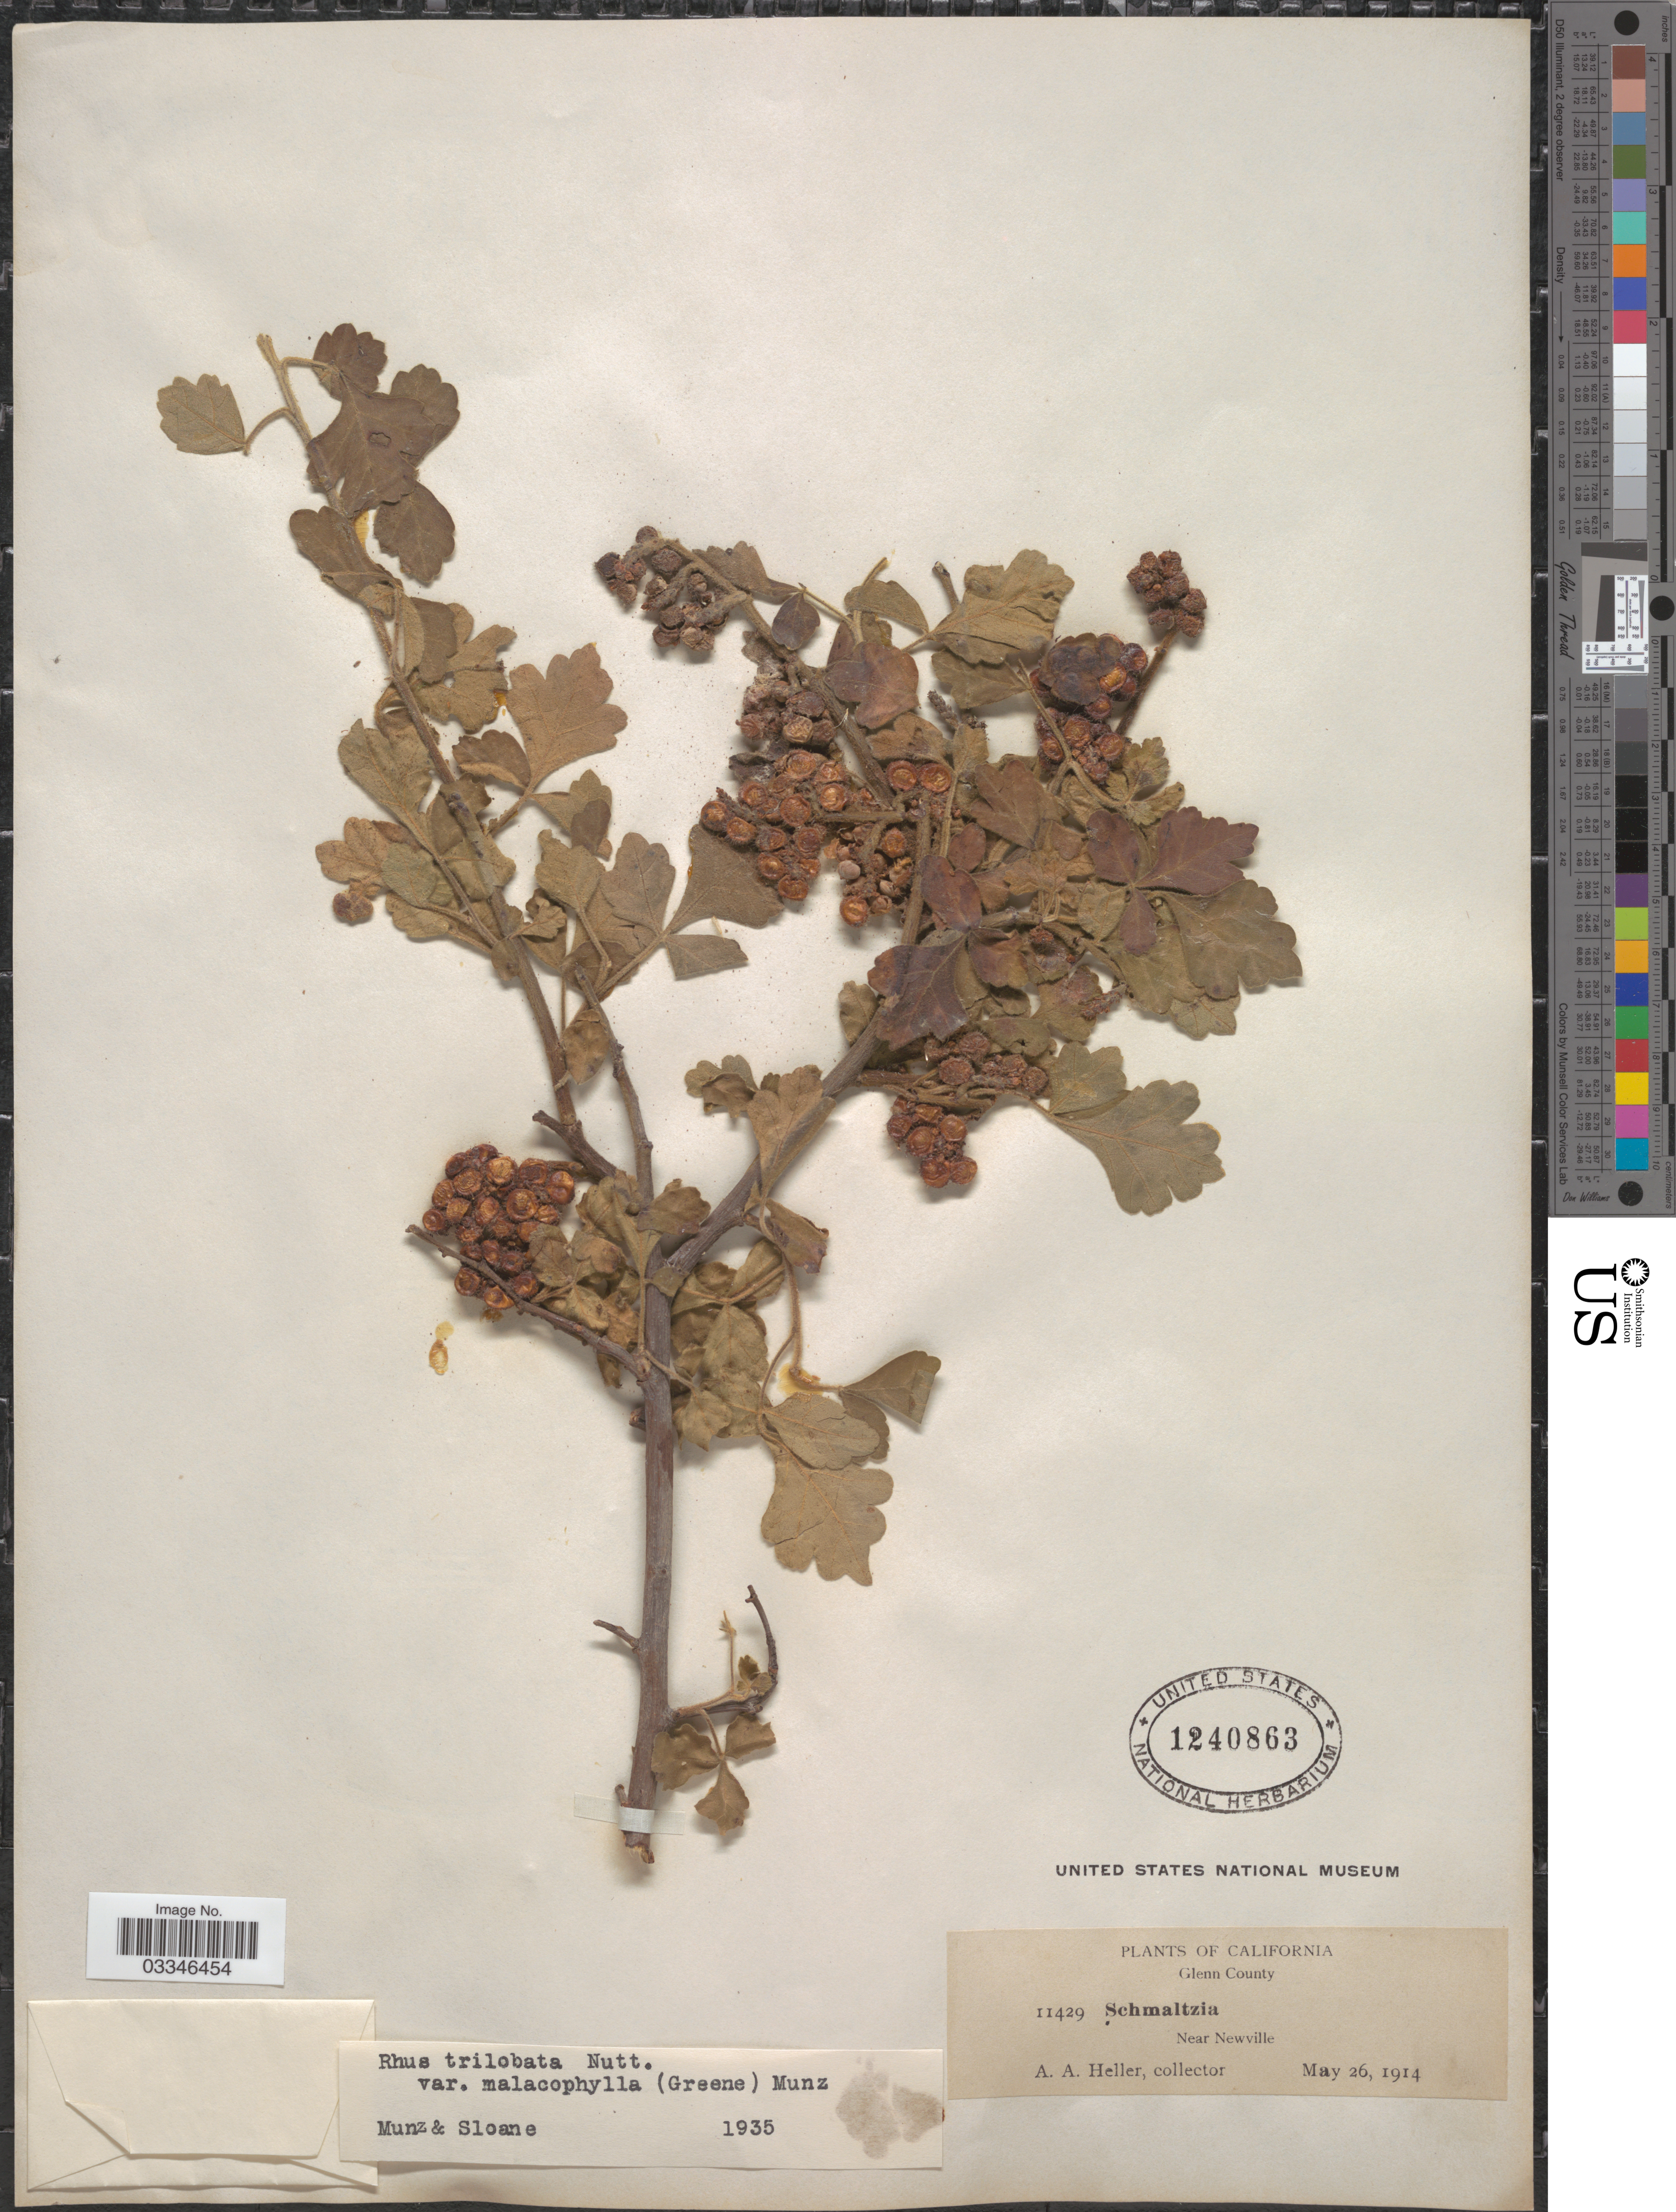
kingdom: Plantae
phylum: Tracheophyta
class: Magnoliopsida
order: Sapindales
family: Anacardiaceae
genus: Rhus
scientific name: Rhus trilobata var. malacophylla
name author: Nutt.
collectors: A. A. Heller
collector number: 11429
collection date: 1914-05-26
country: United States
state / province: California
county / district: Glenn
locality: Glenn County, Near Newville.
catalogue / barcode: US 1240863